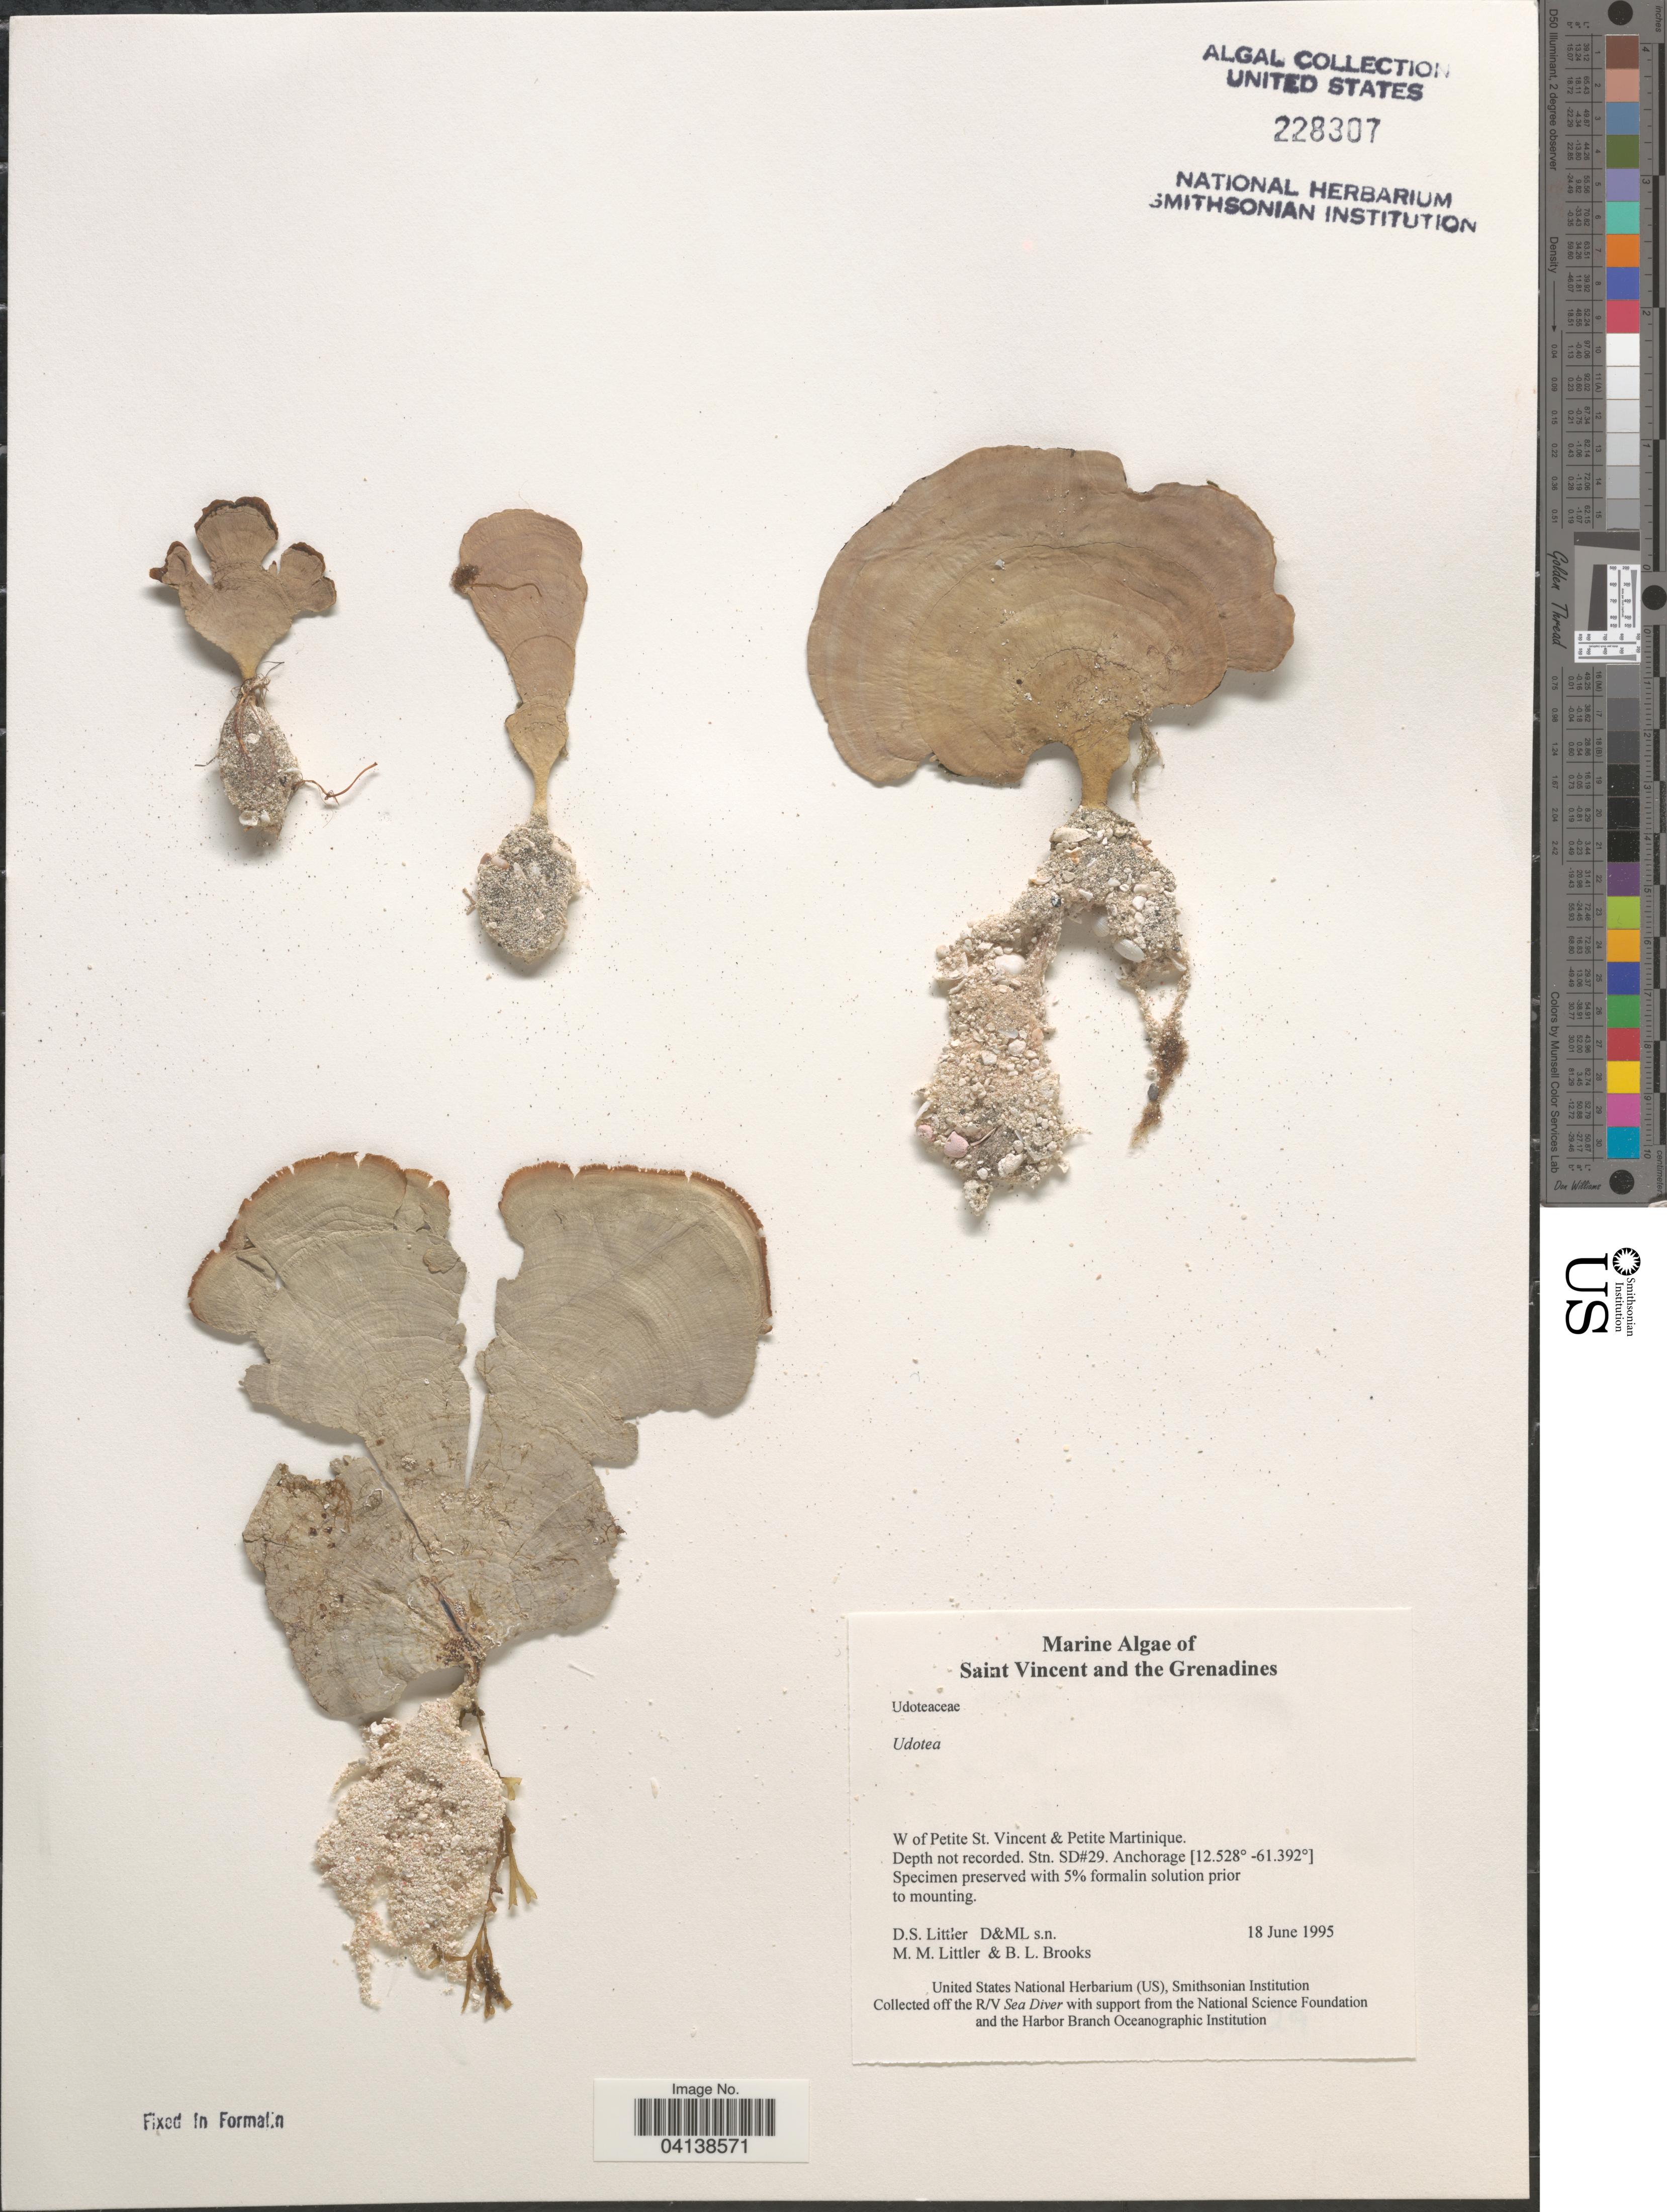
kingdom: Plantae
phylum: Chlorophyta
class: Ulvophyceae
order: Bryopsidales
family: Udoteaceae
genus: Udotea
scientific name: Udotea sp.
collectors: D. S. Littler & B. Brooks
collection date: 1995-06-18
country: St. Vincent - Grenadines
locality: Saint Vincent and the Grenadines. W of Petite St. Vincent & Petite Martinique. Stn. SD#29.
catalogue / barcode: US 228307